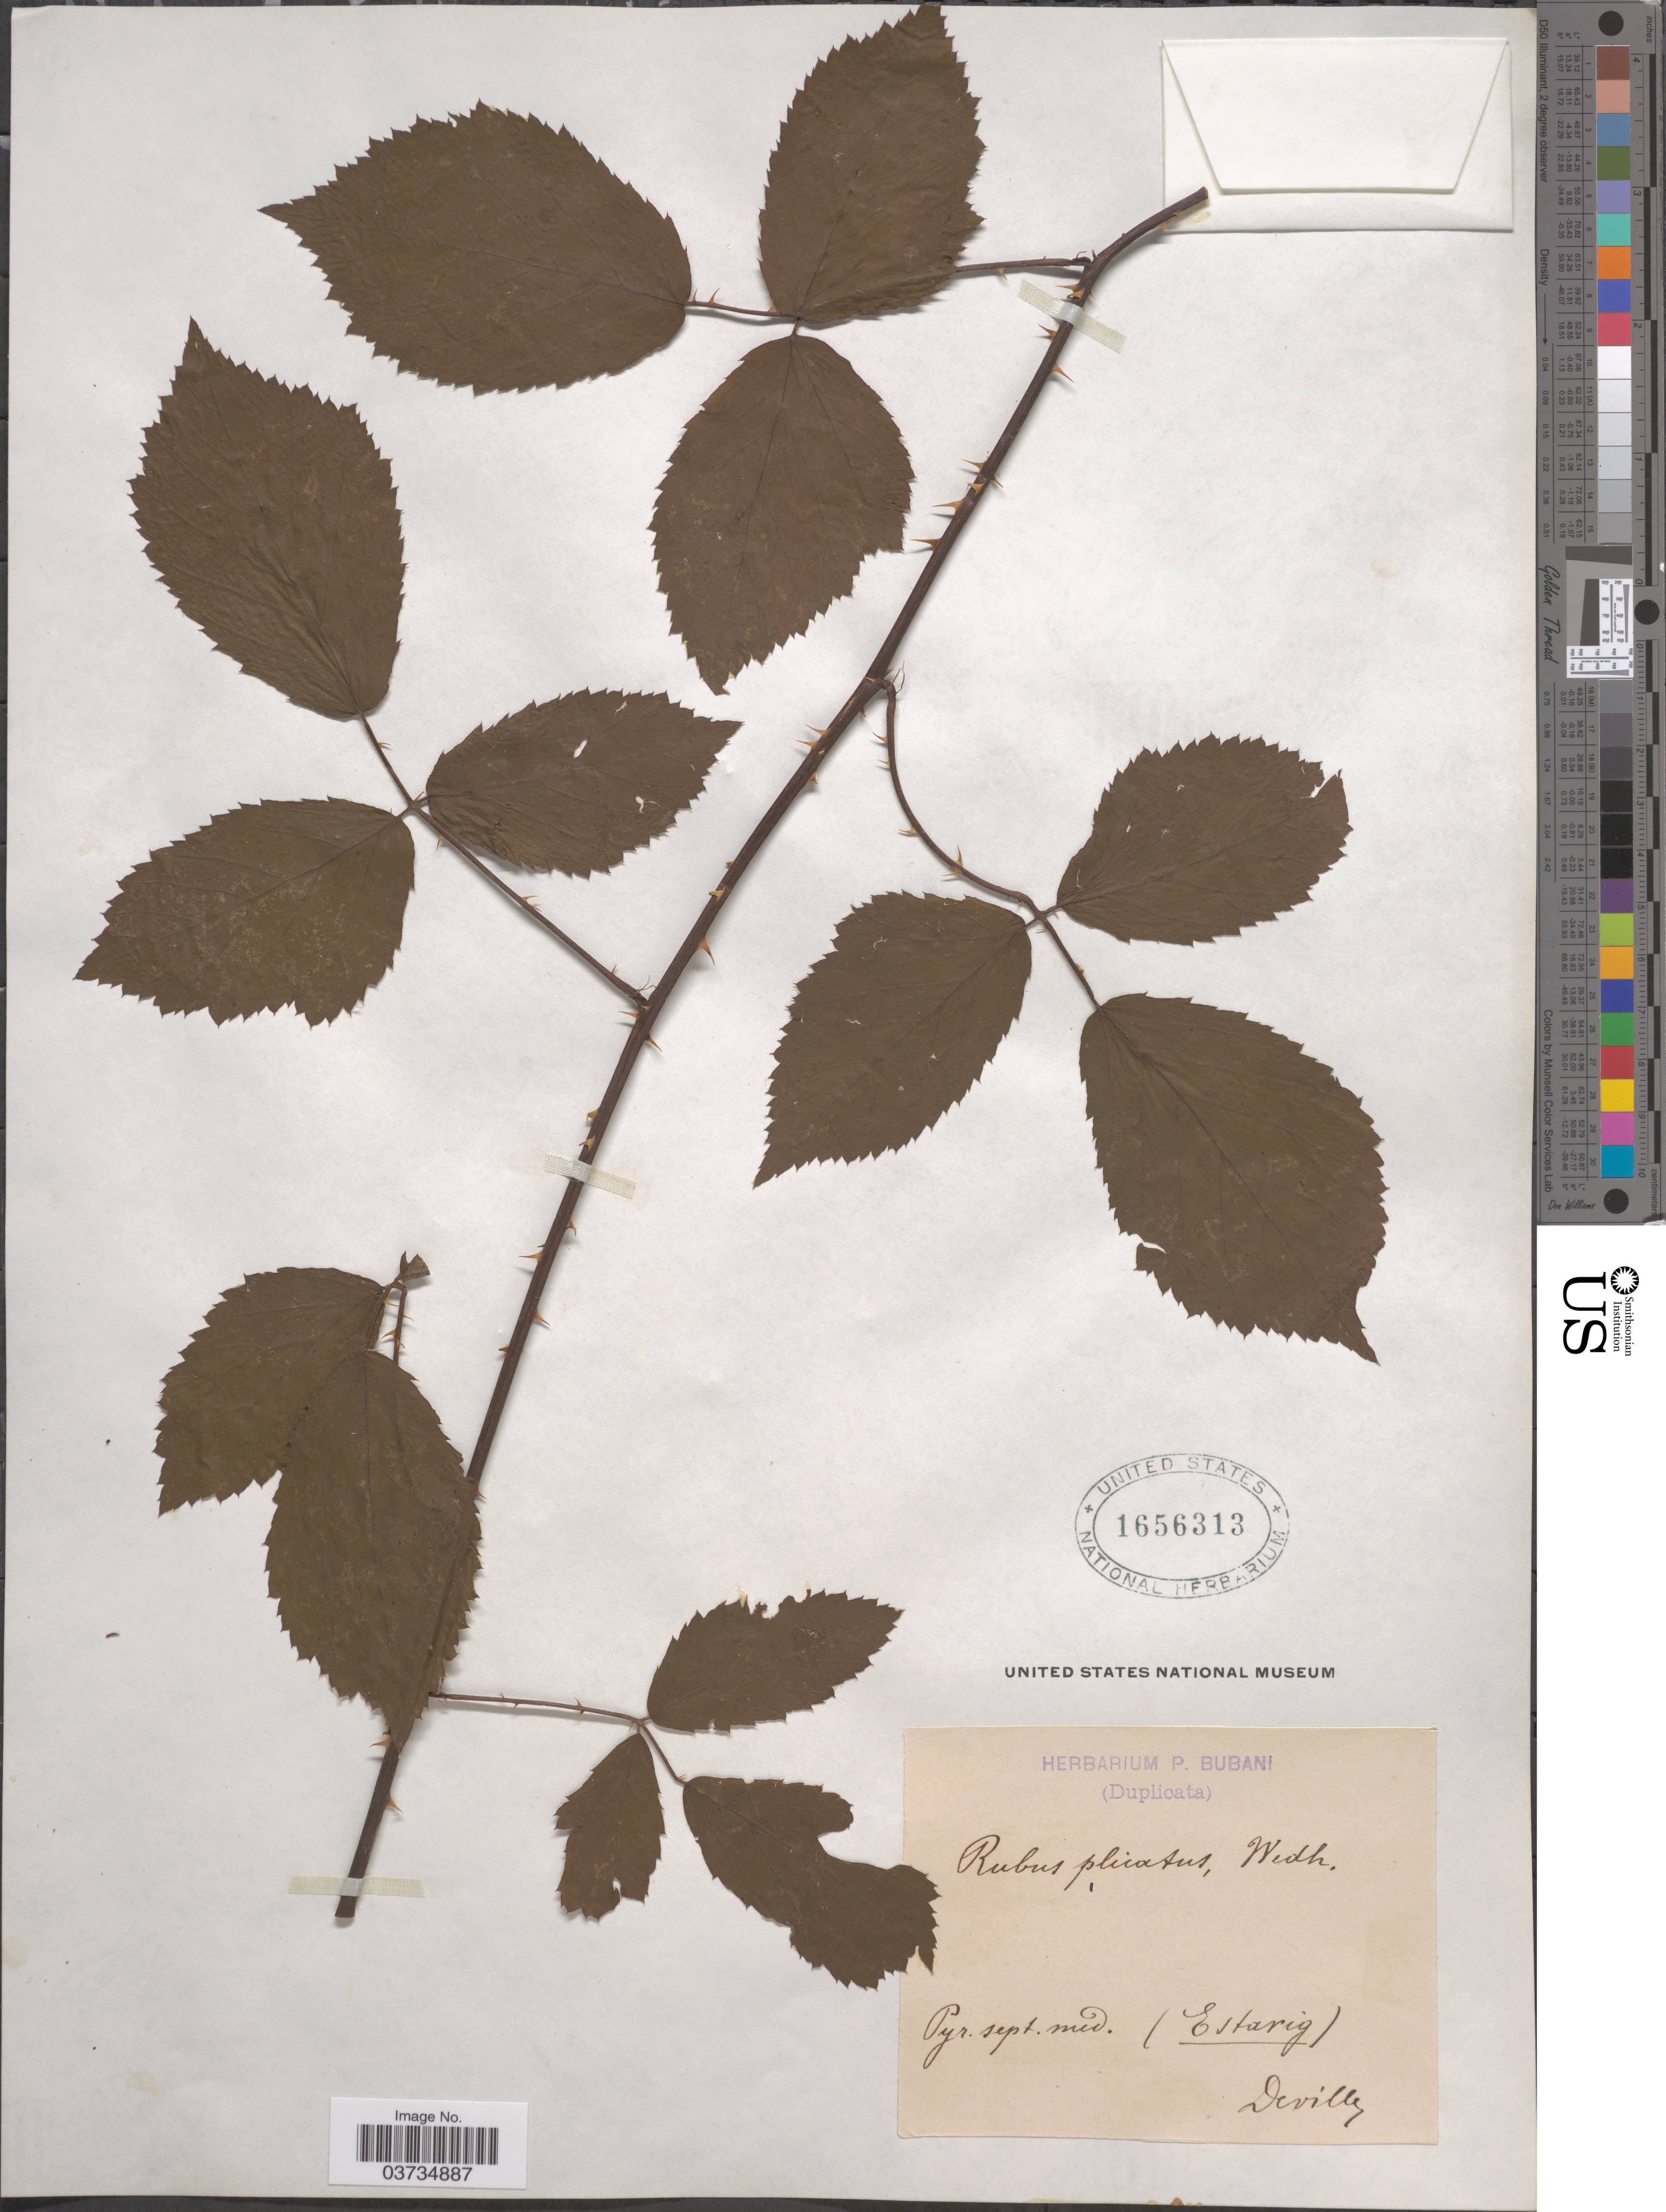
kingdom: Plantae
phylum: Tracheophyta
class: Magnoliopsida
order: Rosales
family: Rosaceae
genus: Rubus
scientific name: Rubus plicatus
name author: Weihe & Nees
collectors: -. Deville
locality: Pyr. sept. mid. (Estarig [interpreted]).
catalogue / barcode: US 1656313